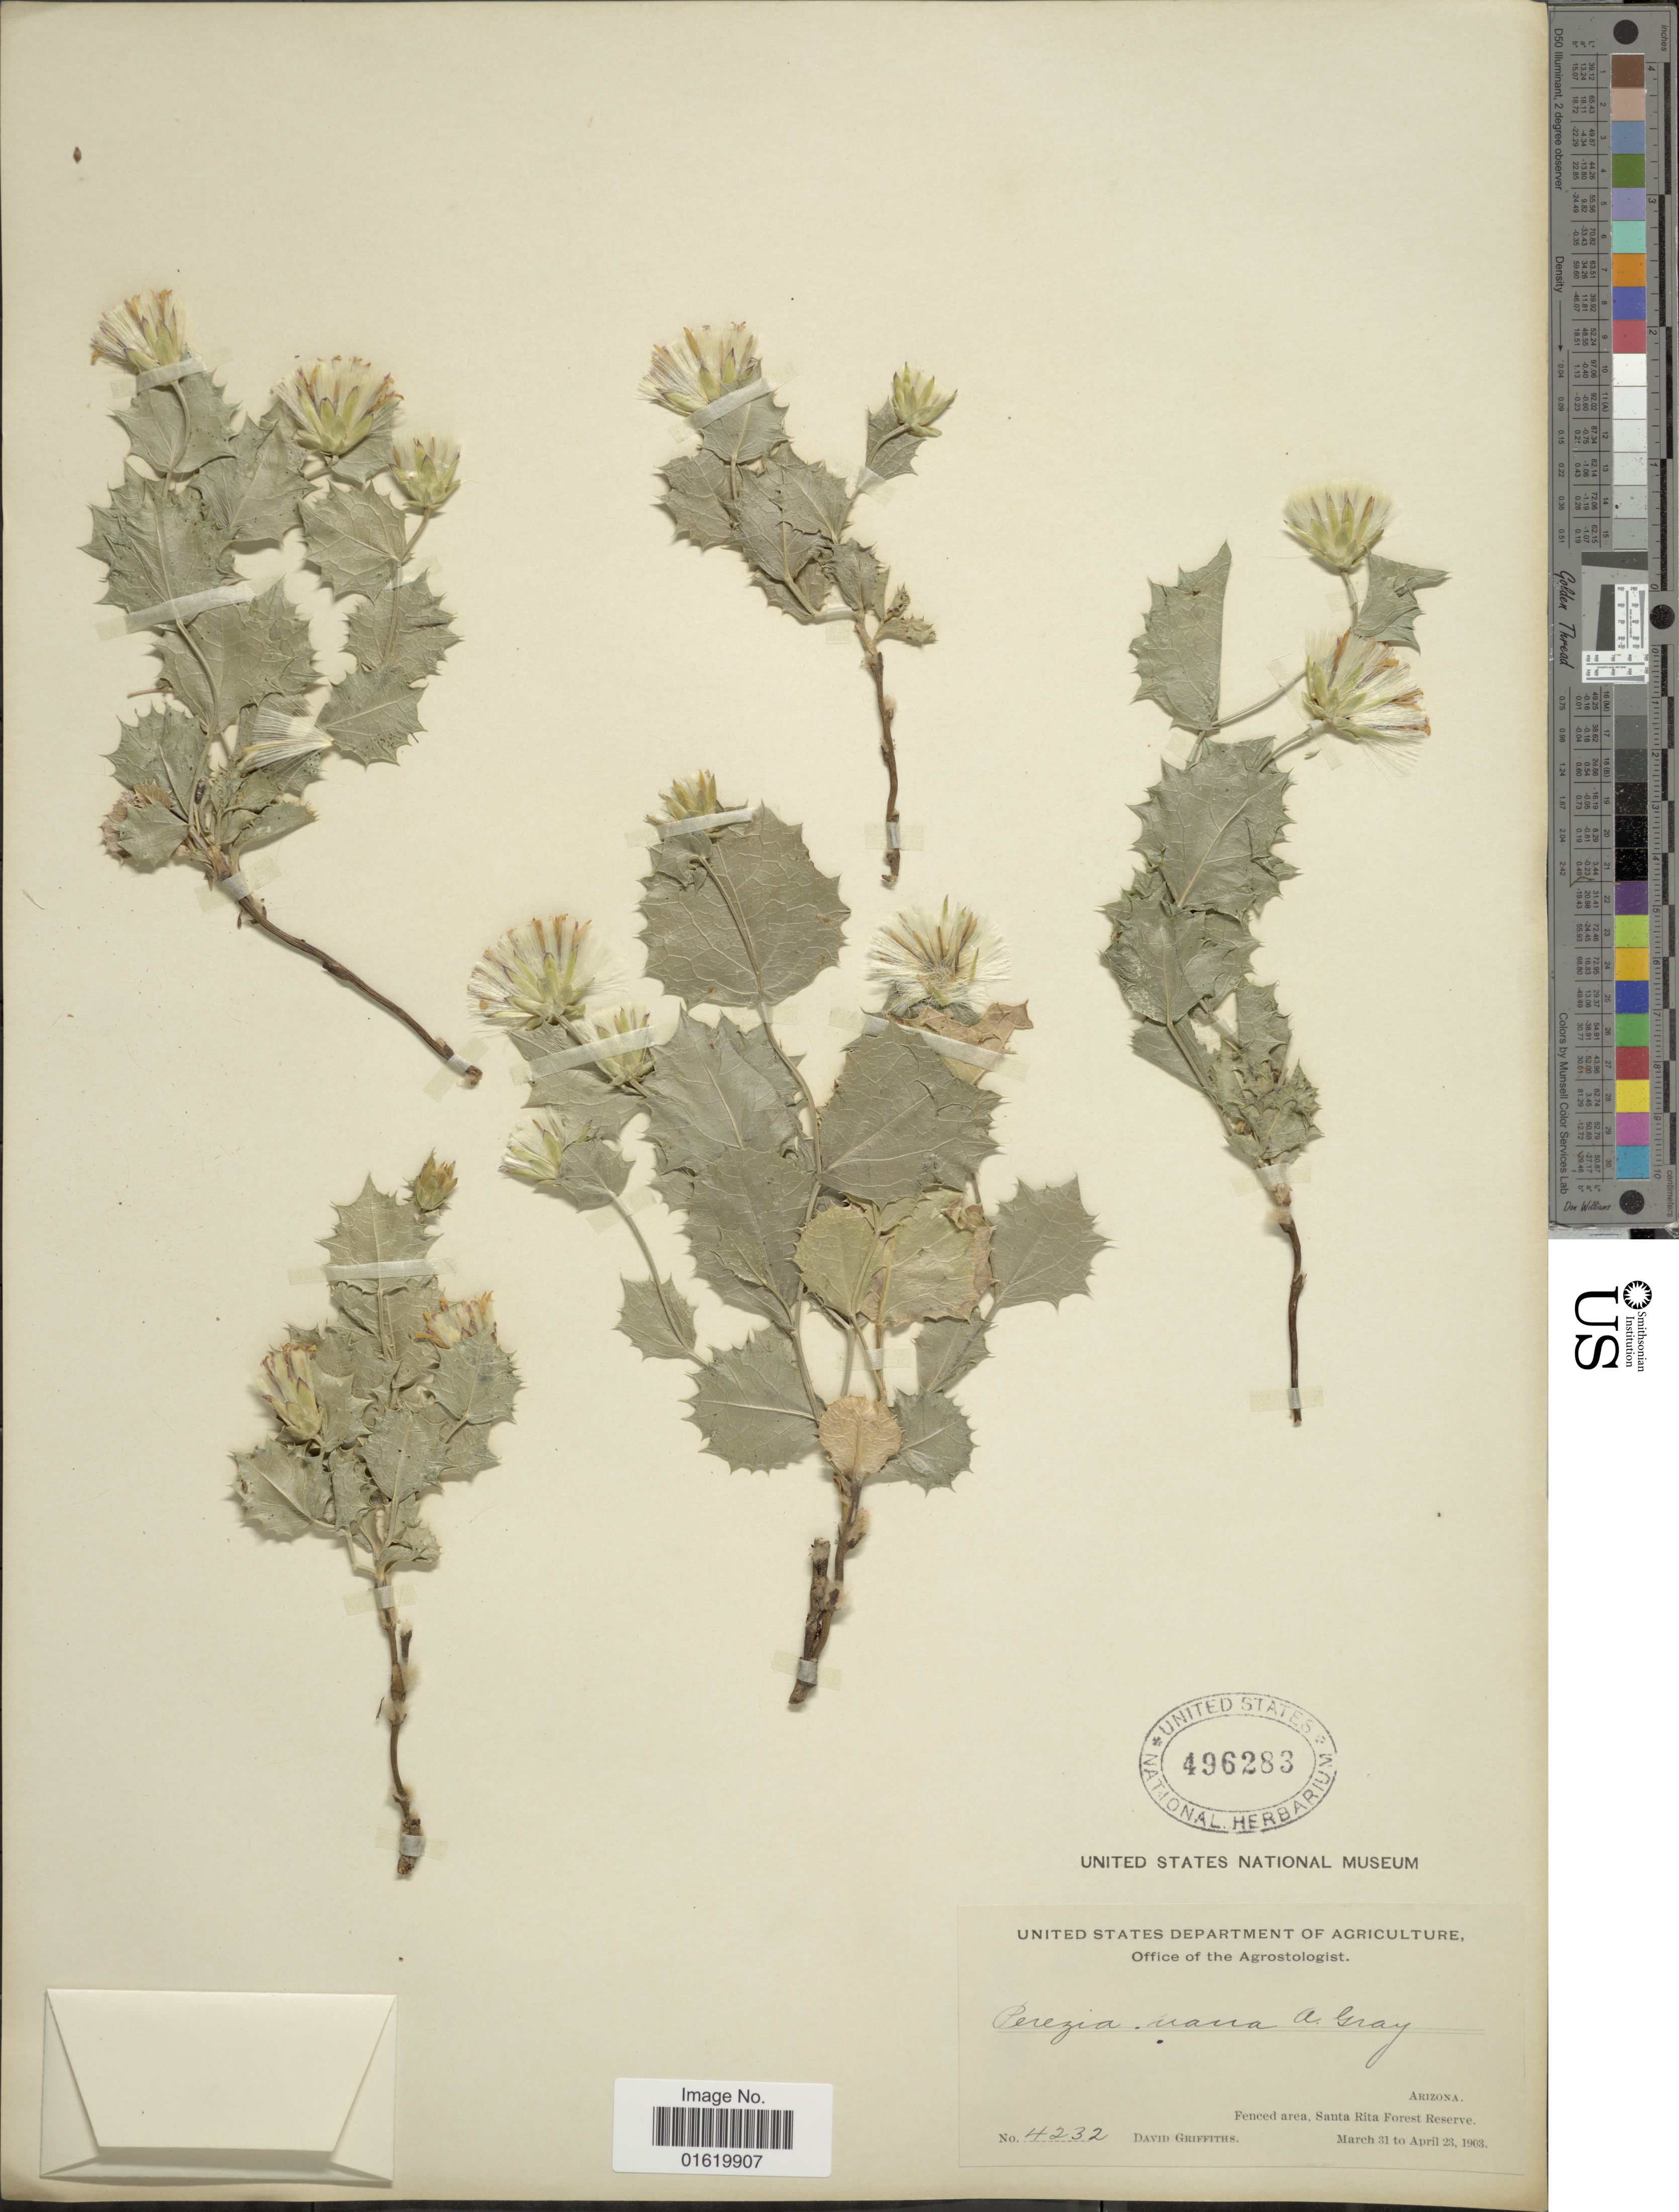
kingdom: Plantae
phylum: Tracheophyta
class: Magnoliopsida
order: Asterales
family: Asteraceae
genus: Acourtia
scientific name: Acourtia nana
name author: (A. Gray) Reveal & R.M. King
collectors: D. Griffiths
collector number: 4232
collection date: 1903-03-31/1903-04-23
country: United States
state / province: Arizona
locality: Arizona. Fenced area, Santa Rita Forest Reserve.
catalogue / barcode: US 496283